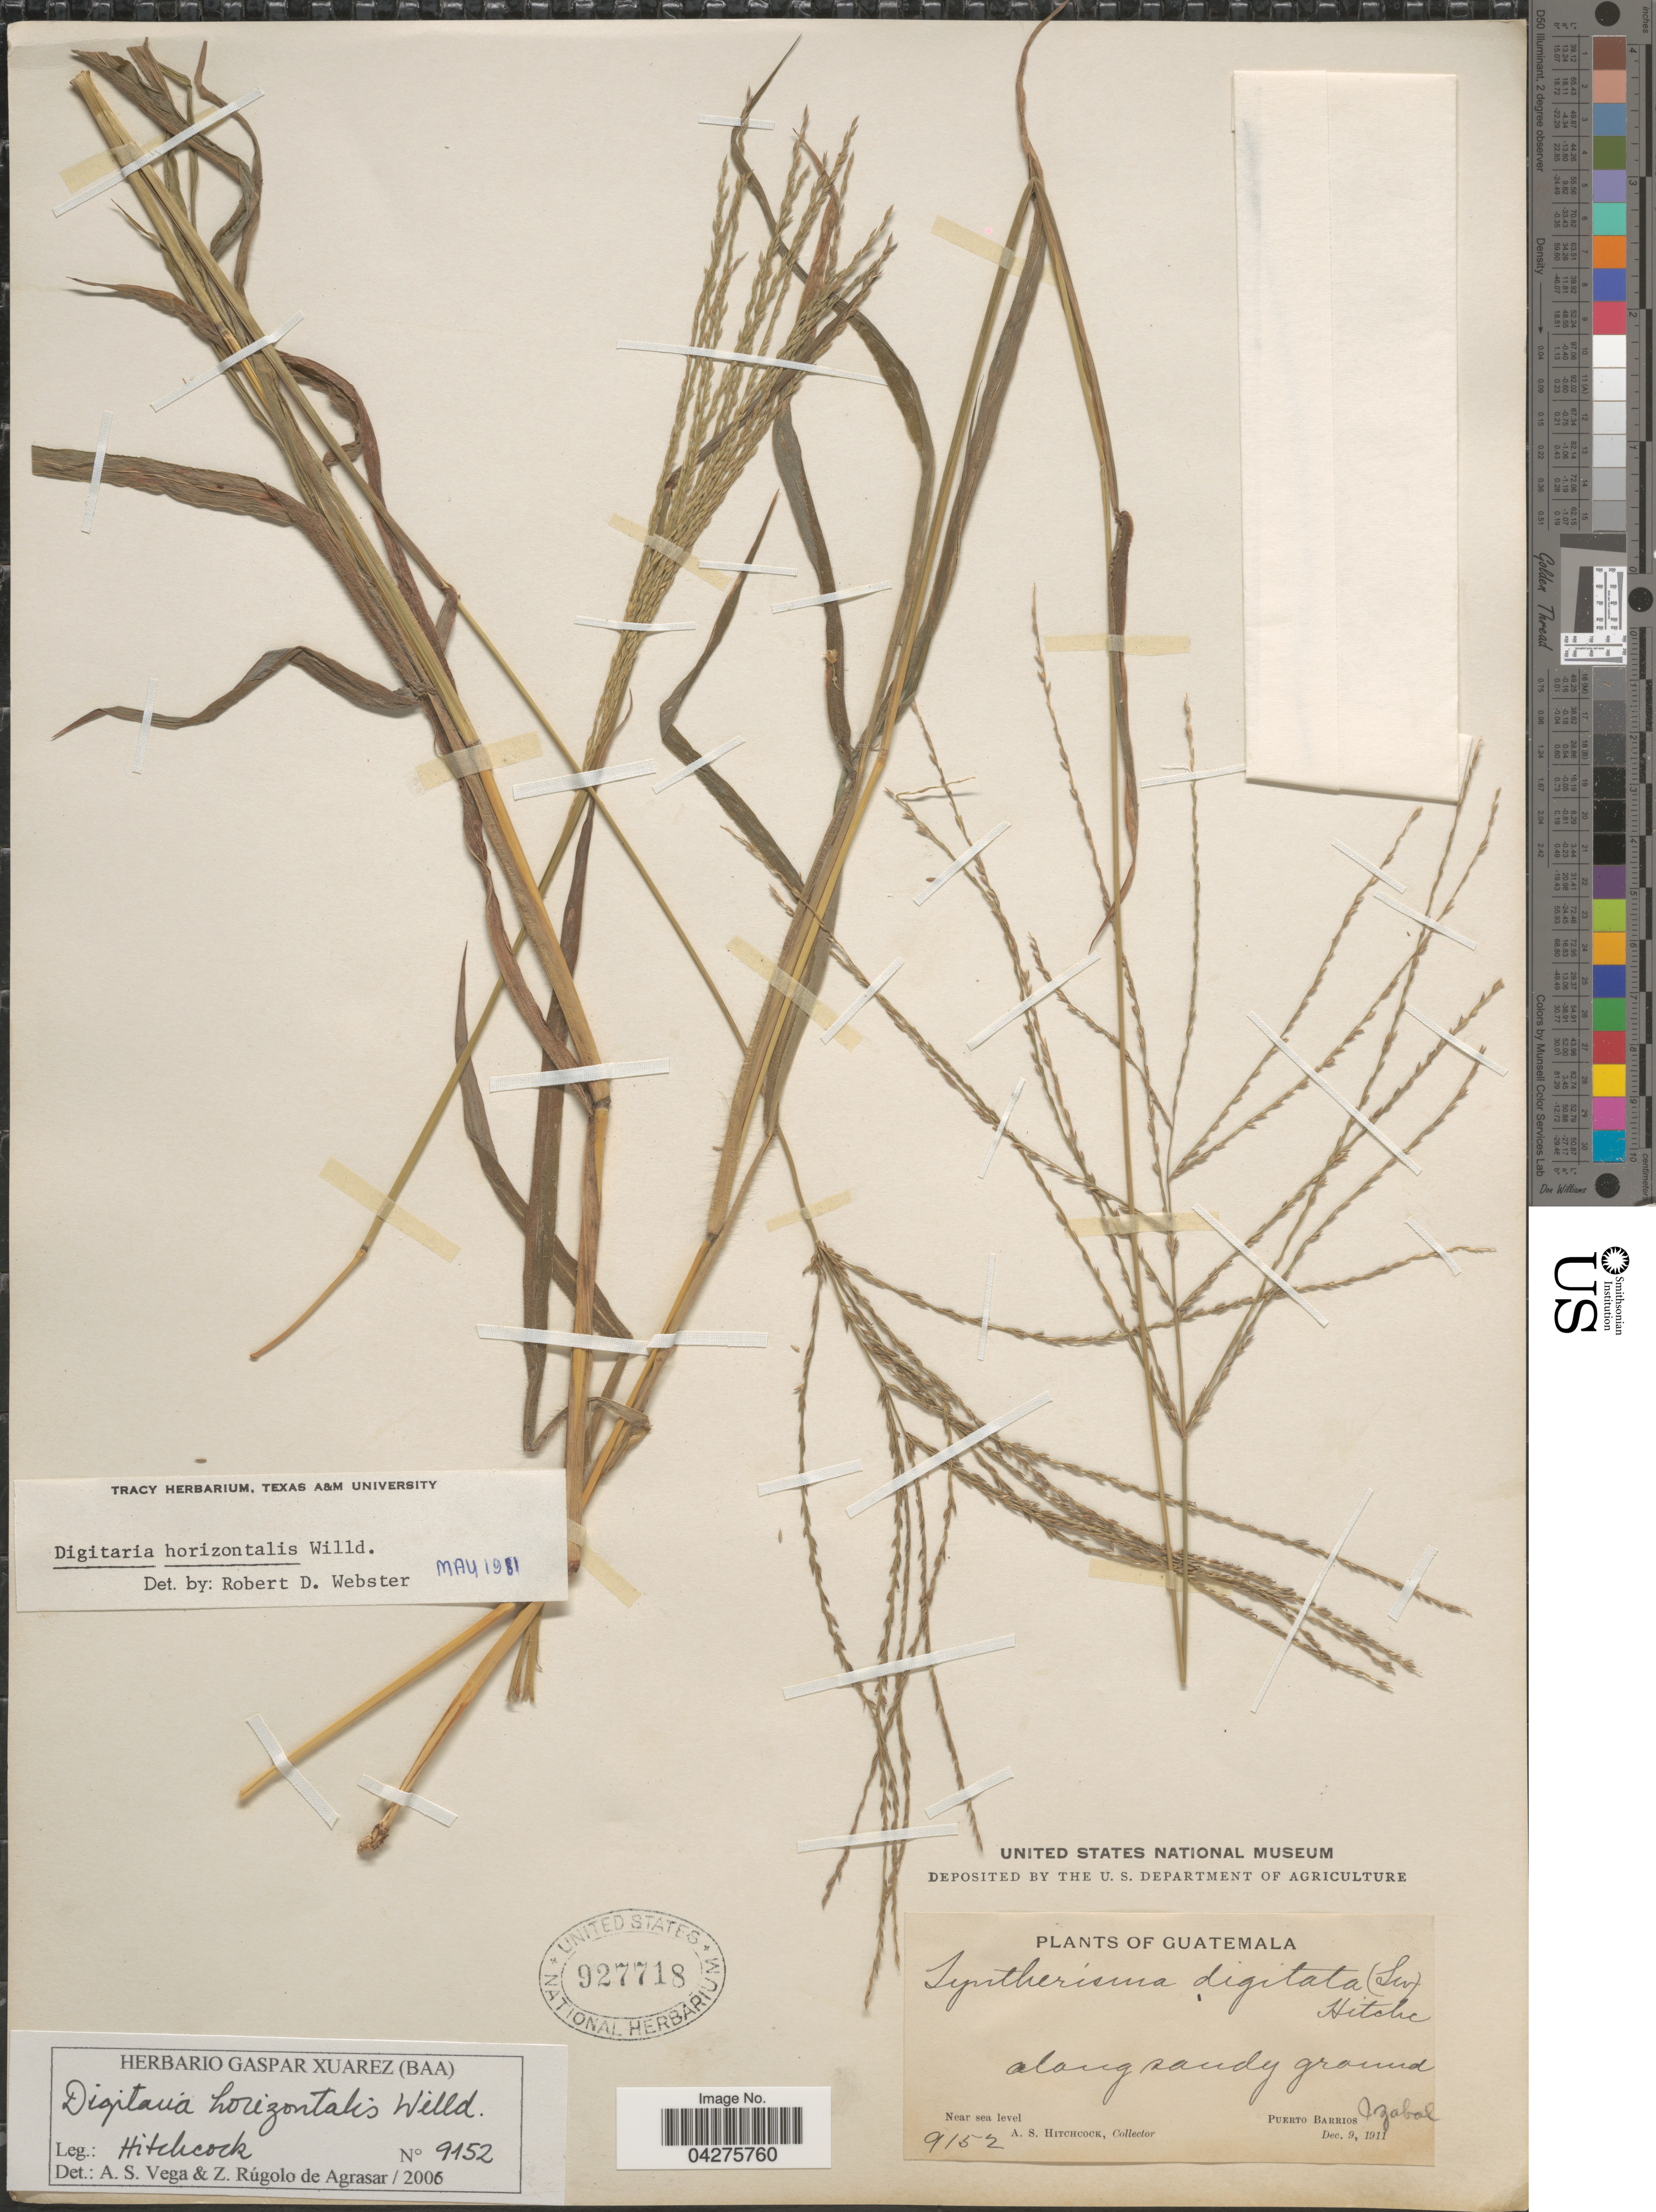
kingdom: Plantae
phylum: Tracheophyta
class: Liliopsida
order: Poales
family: Poaceae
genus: Digitaria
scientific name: Digitaria horizontalis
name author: Willd.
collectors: A. S. Hitchcock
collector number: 9152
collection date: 1911-12-09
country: Guatemala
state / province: Izabal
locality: Puerto Barrios.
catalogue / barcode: US 927718